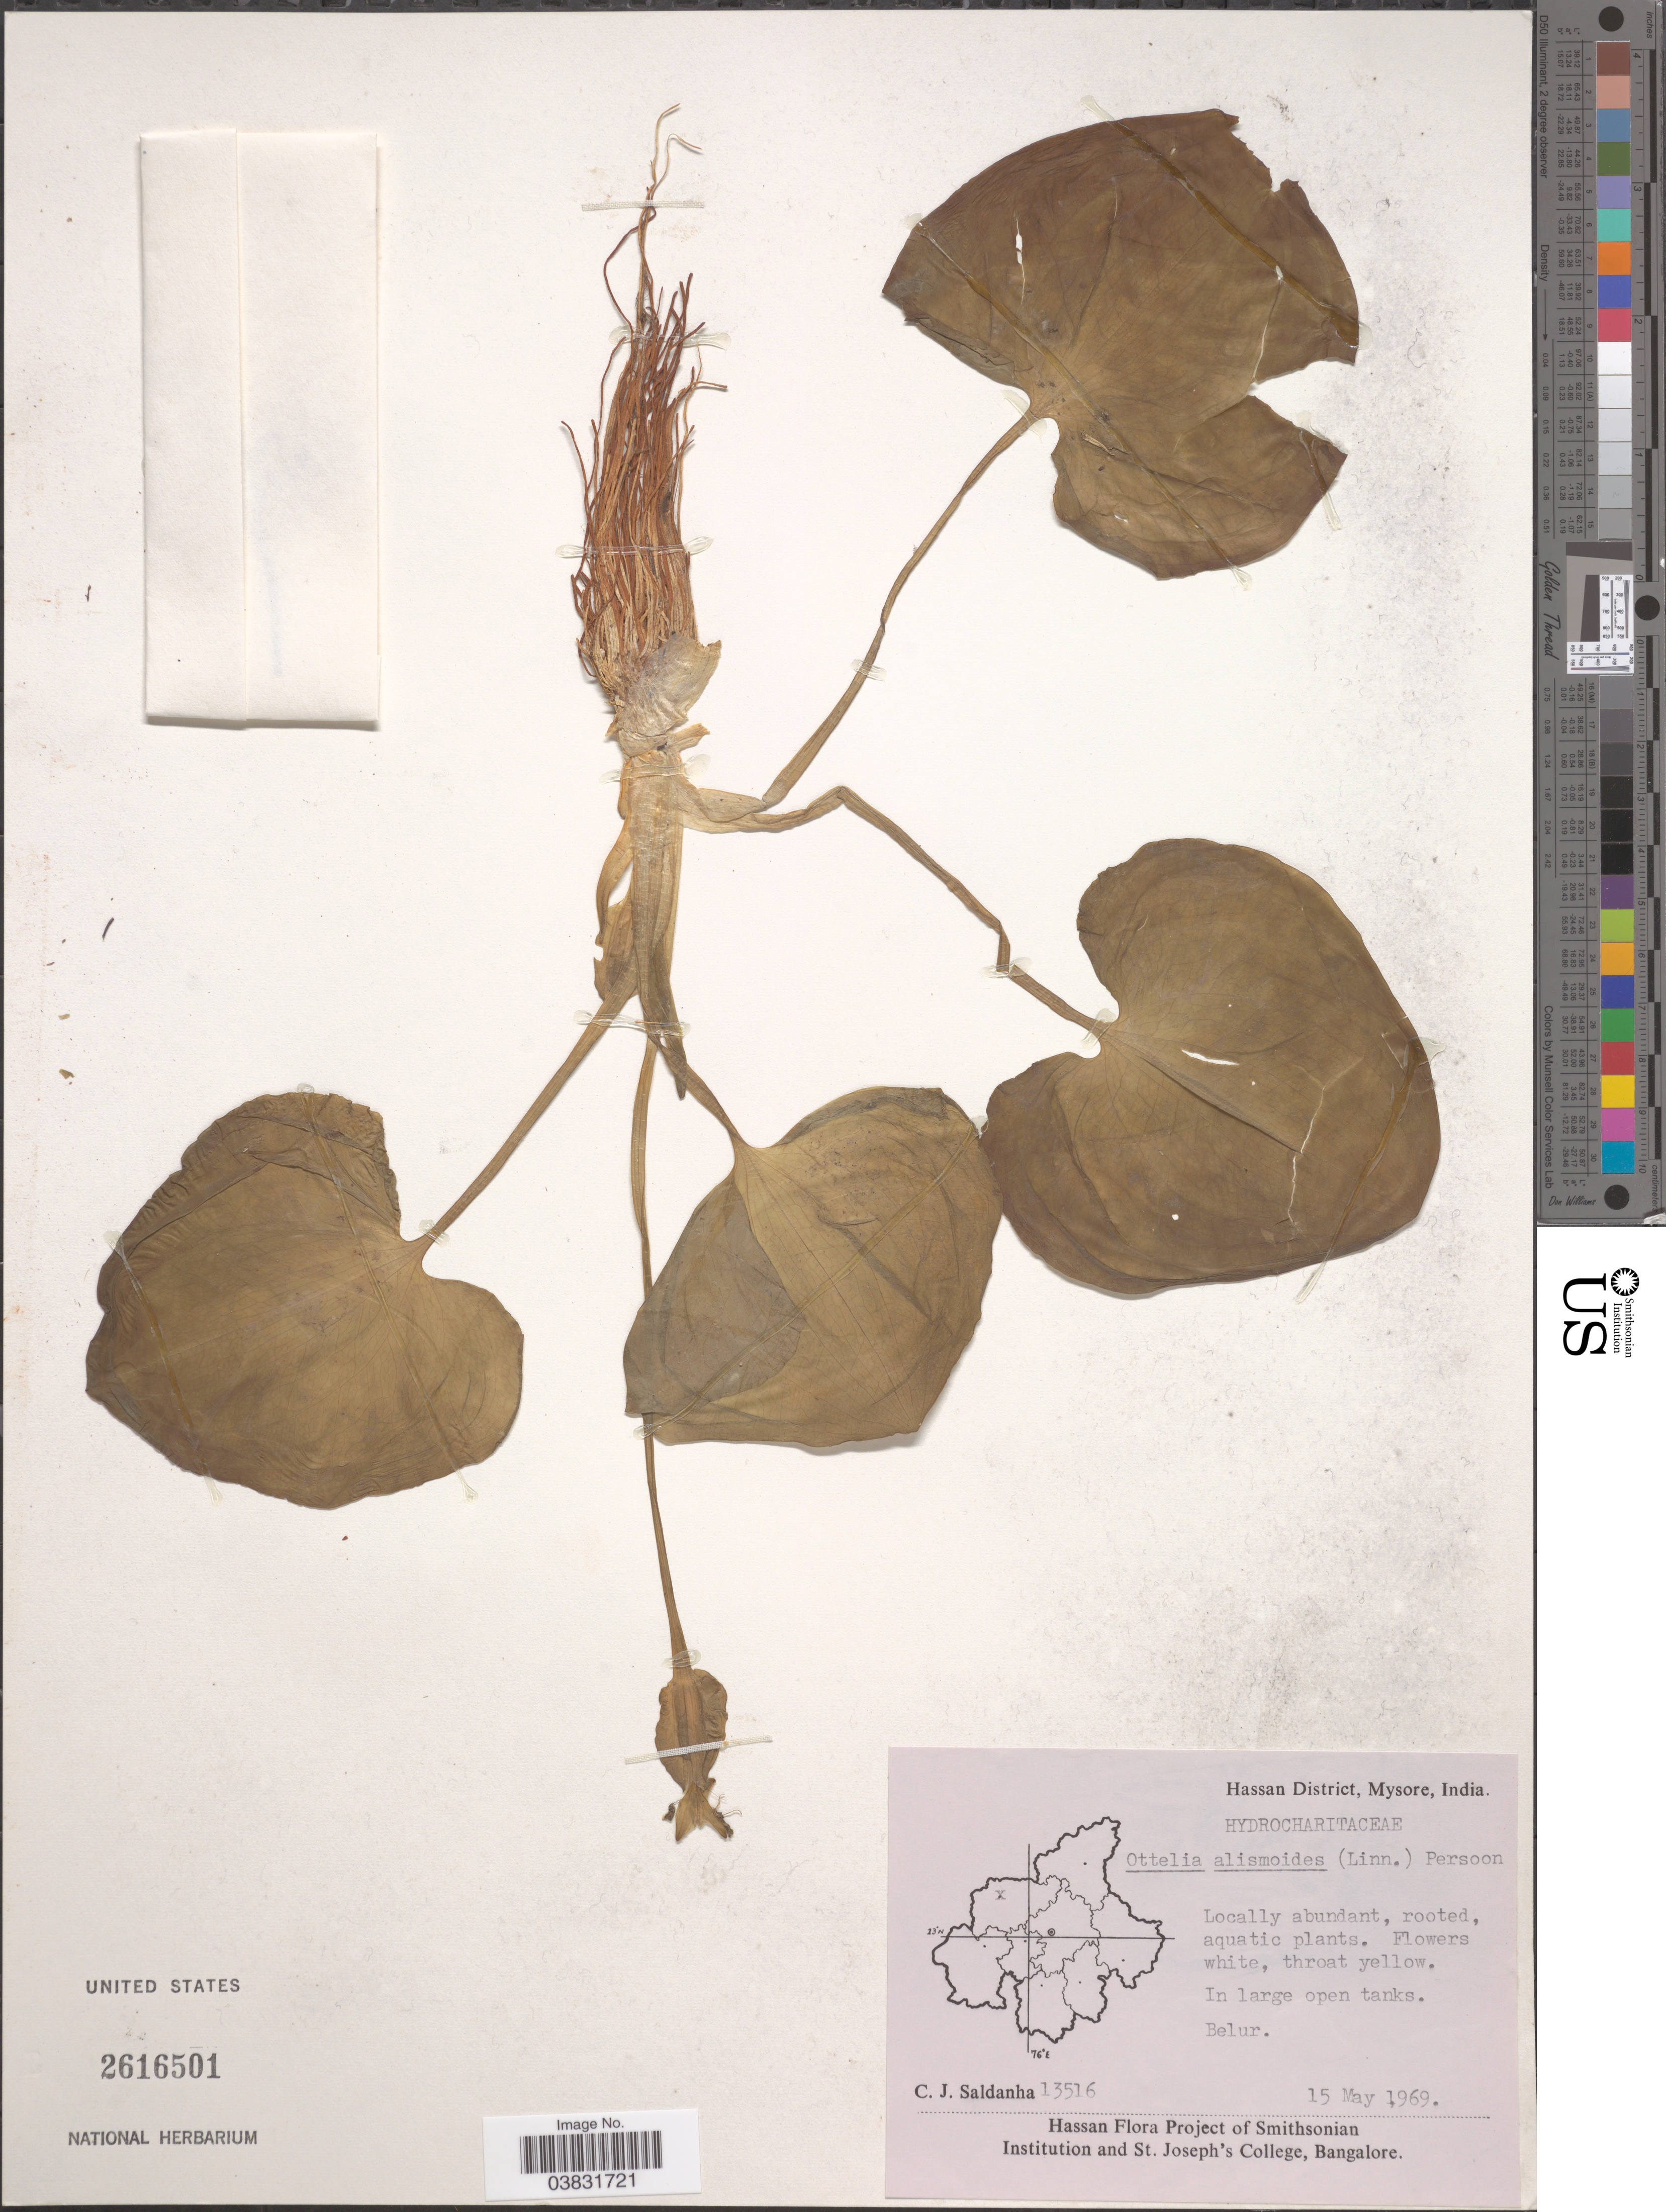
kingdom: Plantae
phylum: Tracheophyta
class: Liliopsida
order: Alismatales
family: Hydrocharitaceae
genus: Ottelia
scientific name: Ottelia alismoides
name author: Pers.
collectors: C. J. Saldanha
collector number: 13516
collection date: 1969-05-15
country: India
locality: Hassan District, Mysore. Belur.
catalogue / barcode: US 2616501